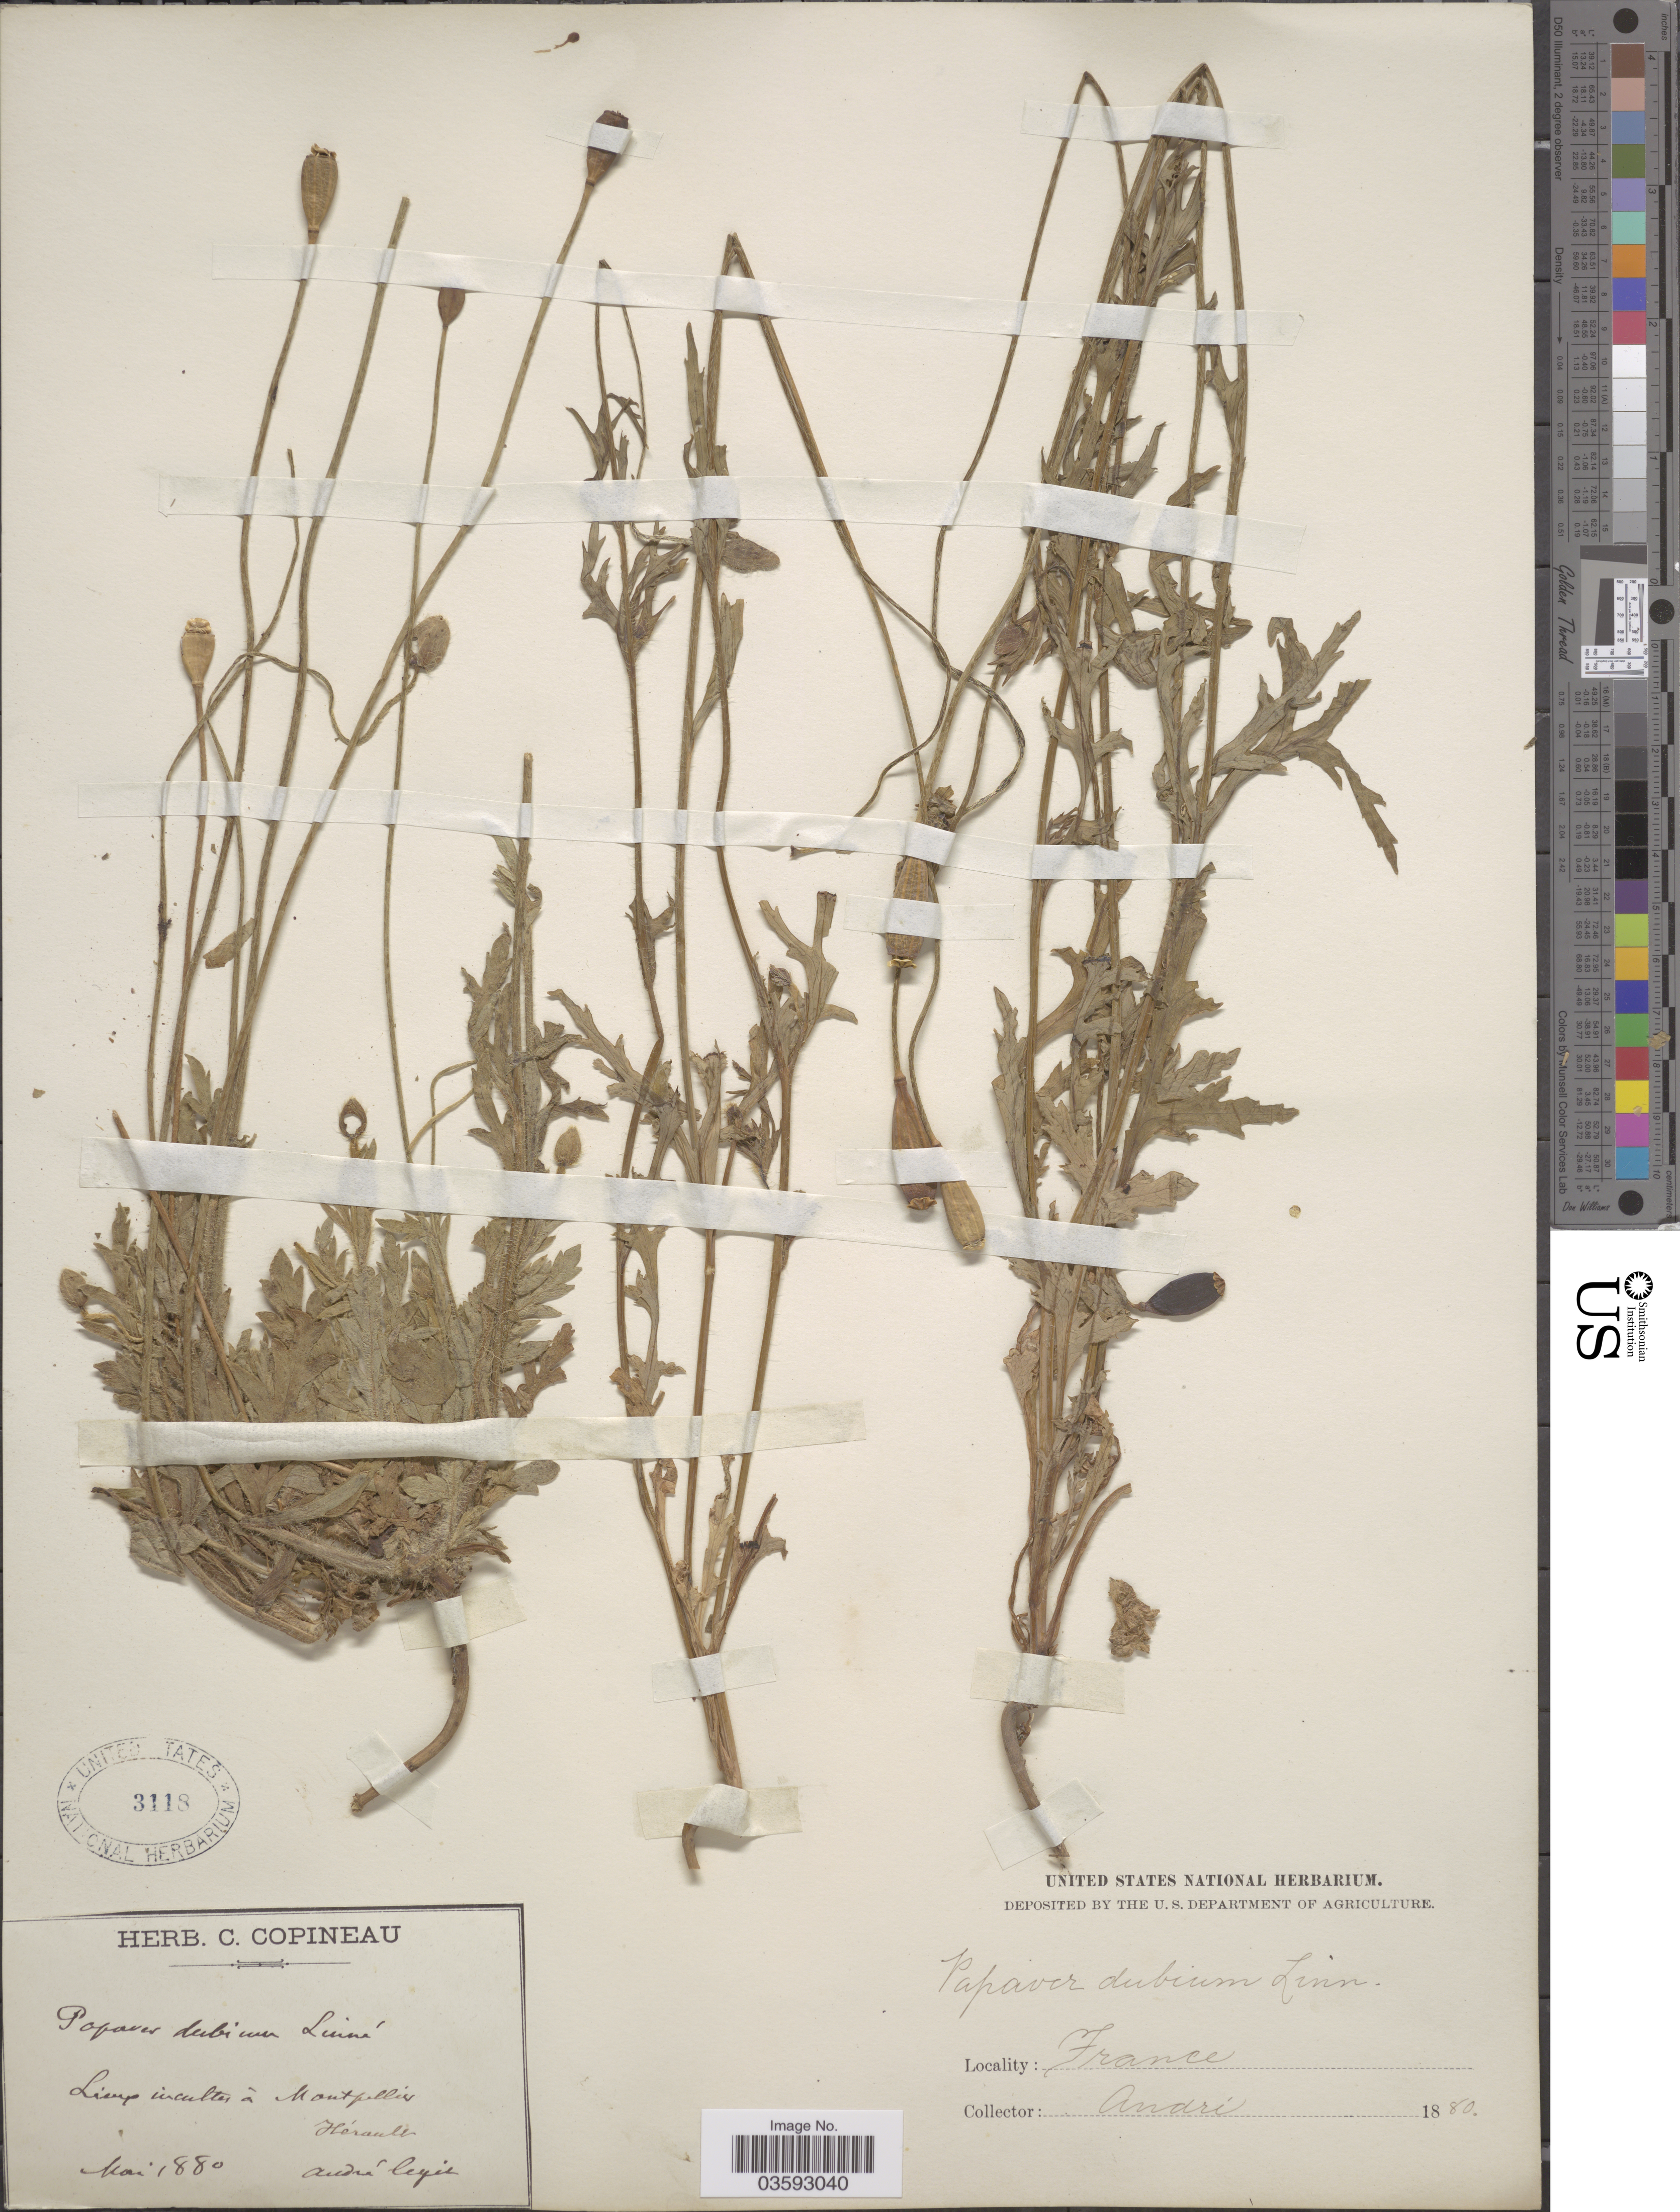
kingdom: Plantae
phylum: Tracheophyta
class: Magnoliopsida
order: Ranunculales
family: Papaveraceae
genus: Papaver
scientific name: Papaver dubium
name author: L.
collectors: André, --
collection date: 1880-05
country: France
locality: Lieux incultes á Montpellier. Hérault.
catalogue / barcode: US 3118